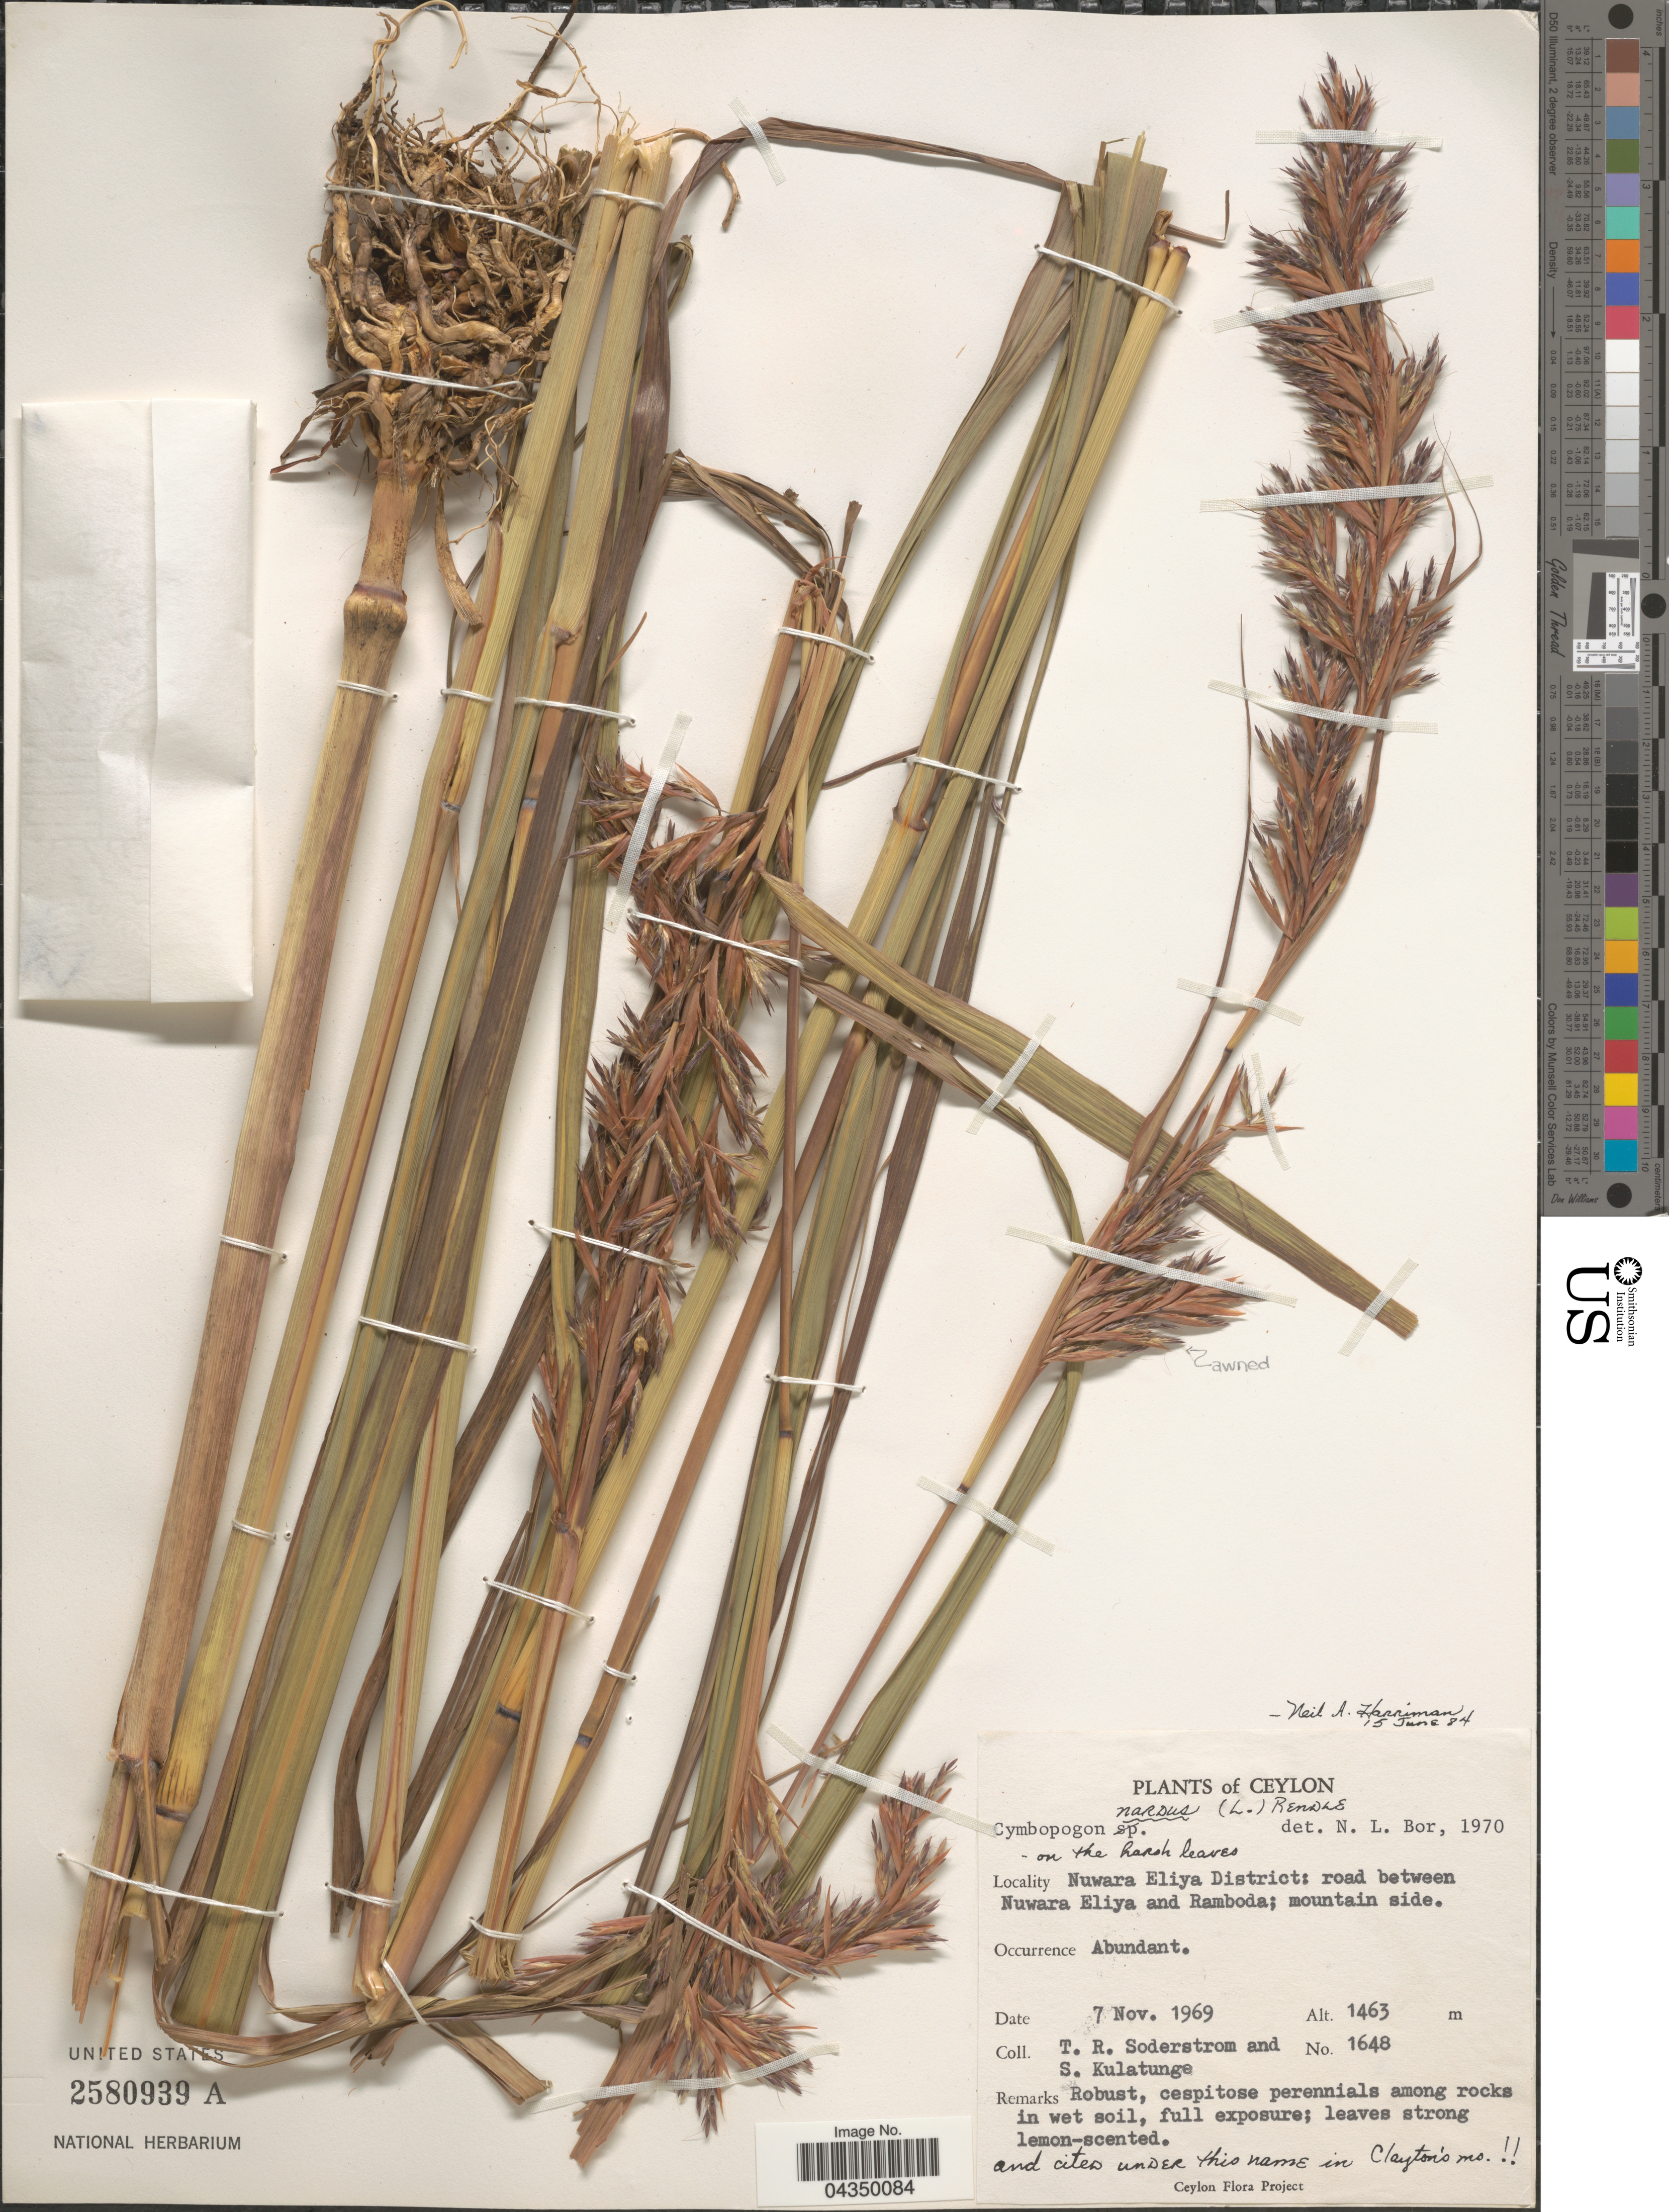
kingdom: Plantae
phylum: Tracheophyta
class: Liliopsida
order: Poales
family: Poaceae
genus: Cymbopogon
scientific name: Cymbopogon nardus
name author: (L.) Rendle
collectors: T. R. Soderstrom & S. Kulatunge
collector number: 1648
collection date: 1969-11-07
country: Sri Lanka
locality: Ceylon. Nuwara Eliya District: road between Nuwara Eliya and Ramboda; mountain side.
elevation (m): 1463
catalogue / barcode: US 2580939A